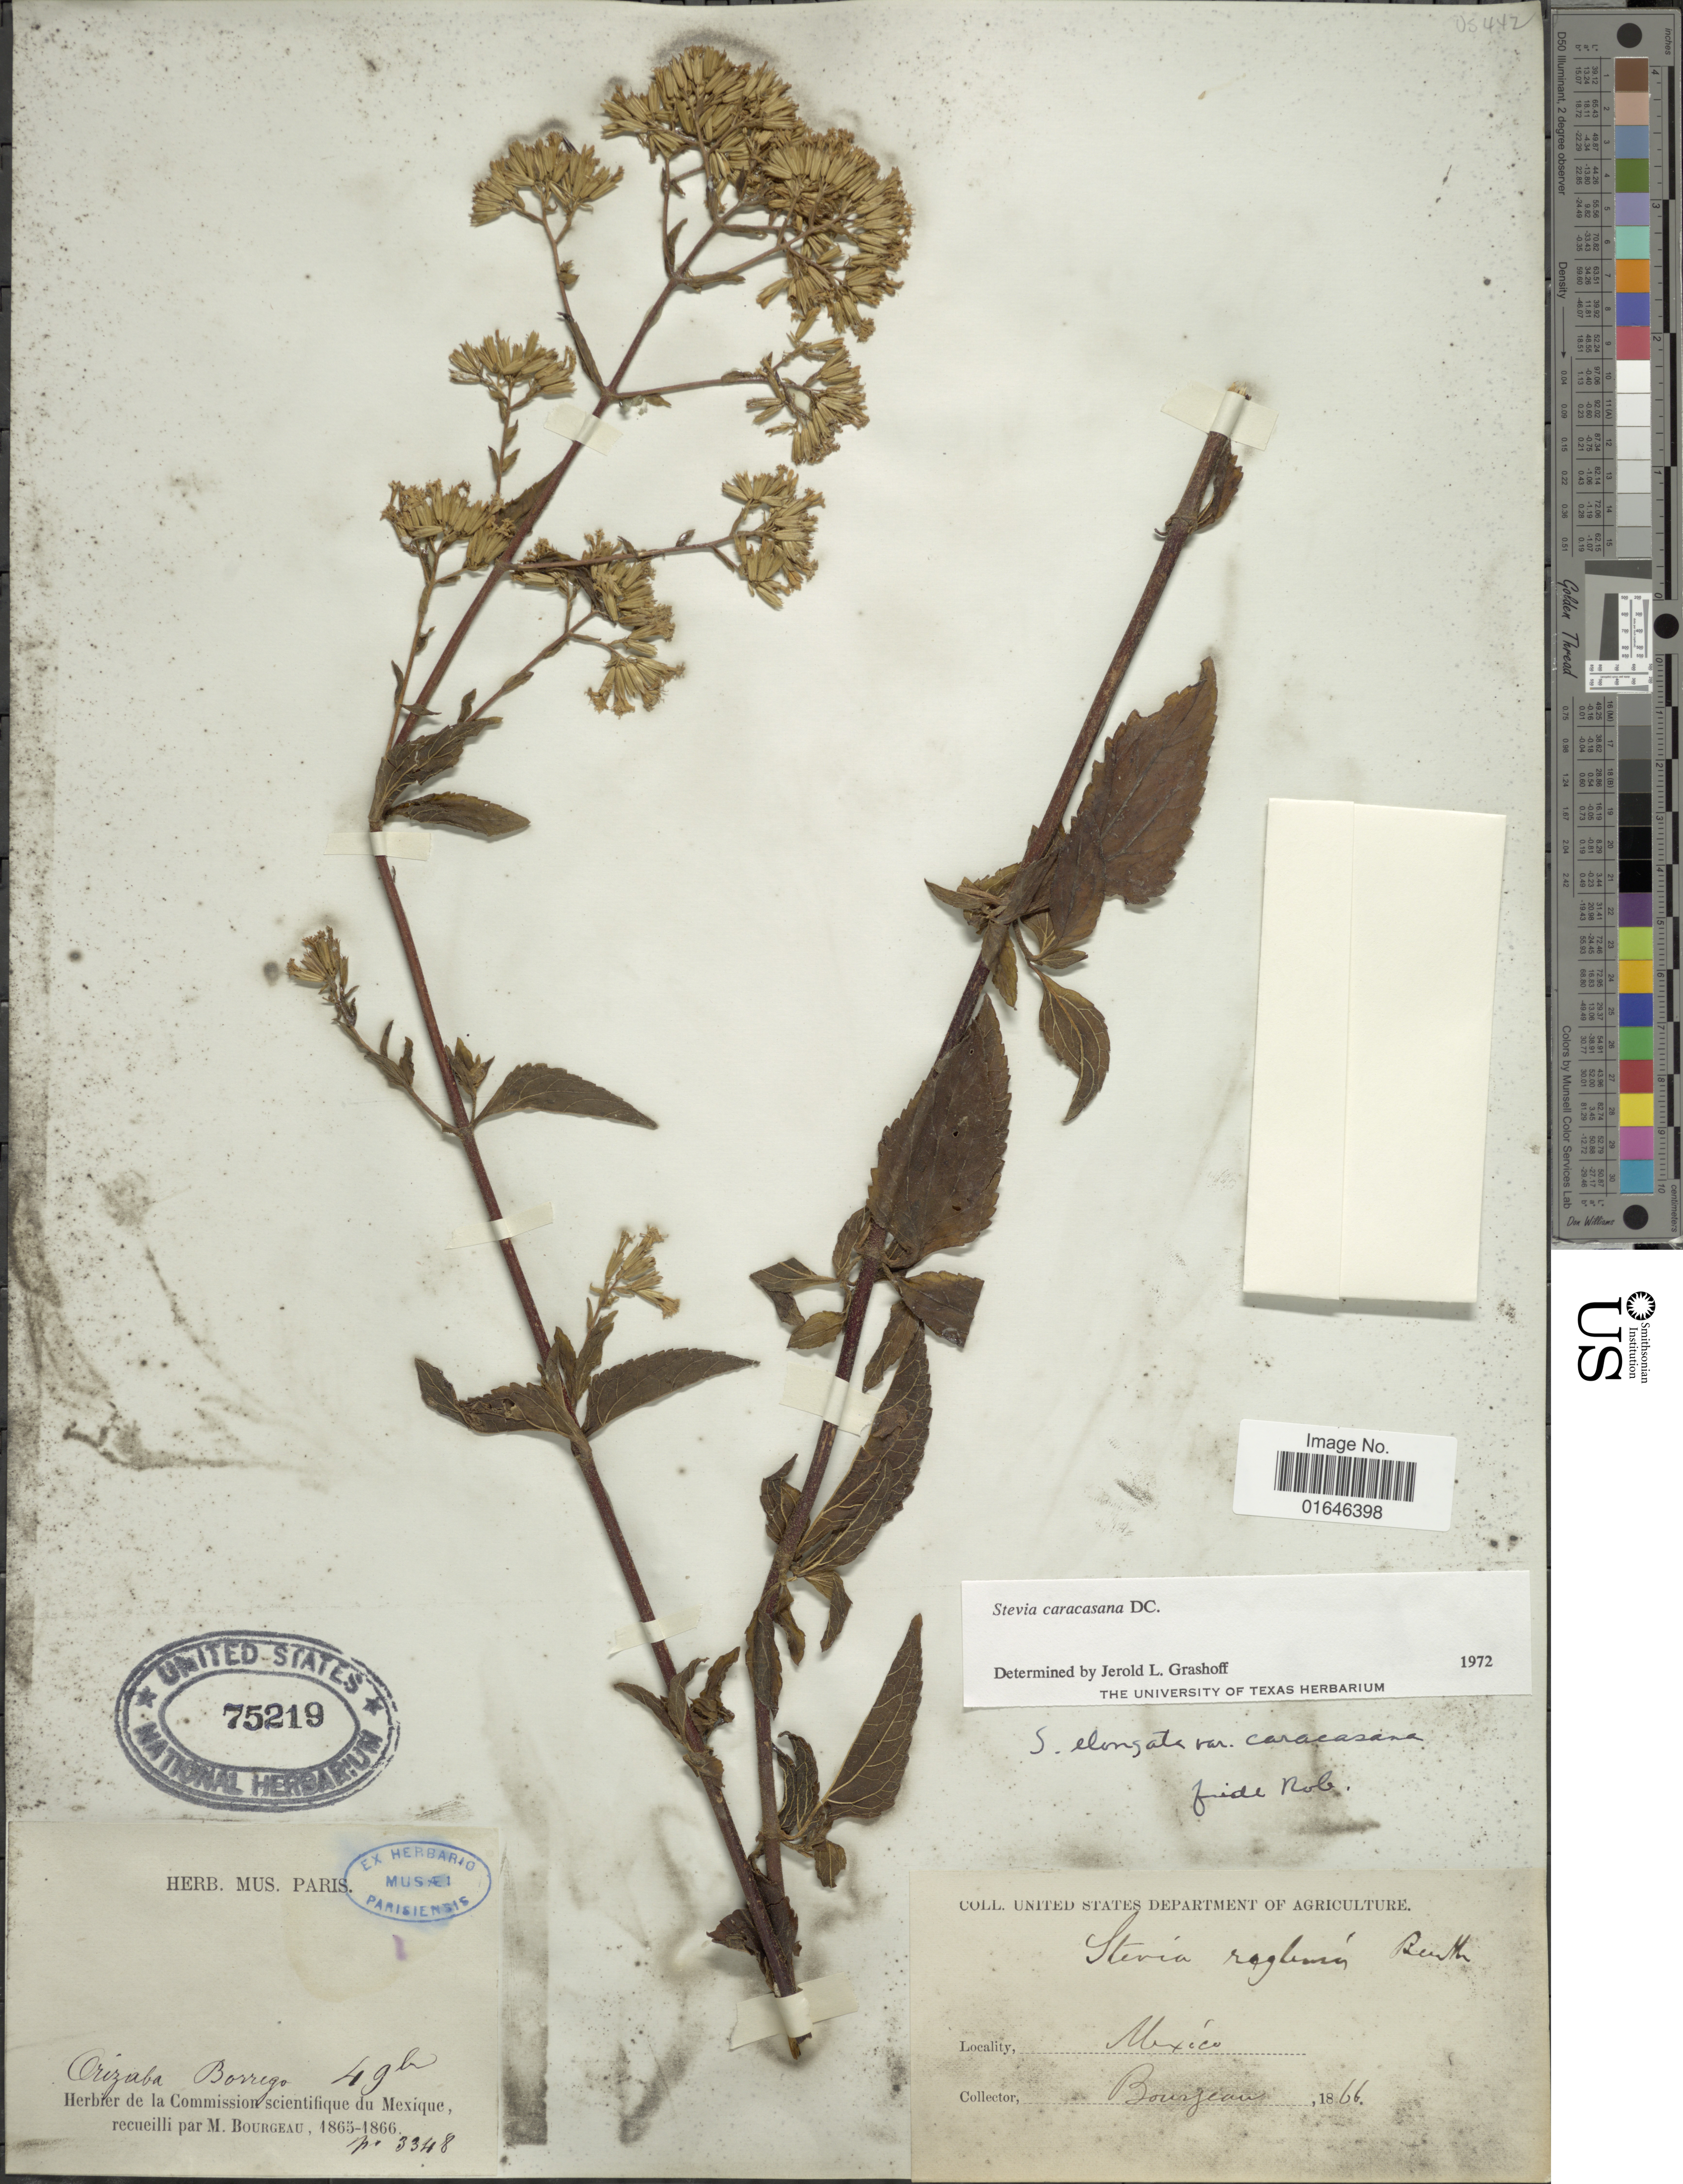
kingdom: Plantae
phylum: Tracheophyta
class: Magnoliopsida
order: Asterales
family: Asteraceae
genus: Stevia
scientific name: Stevia caracasana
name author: DC.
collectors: M. Bourgeau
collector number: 3348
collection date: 1866-11-04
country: Mexico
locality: Orizaba, Borrego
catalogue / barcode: US 75219